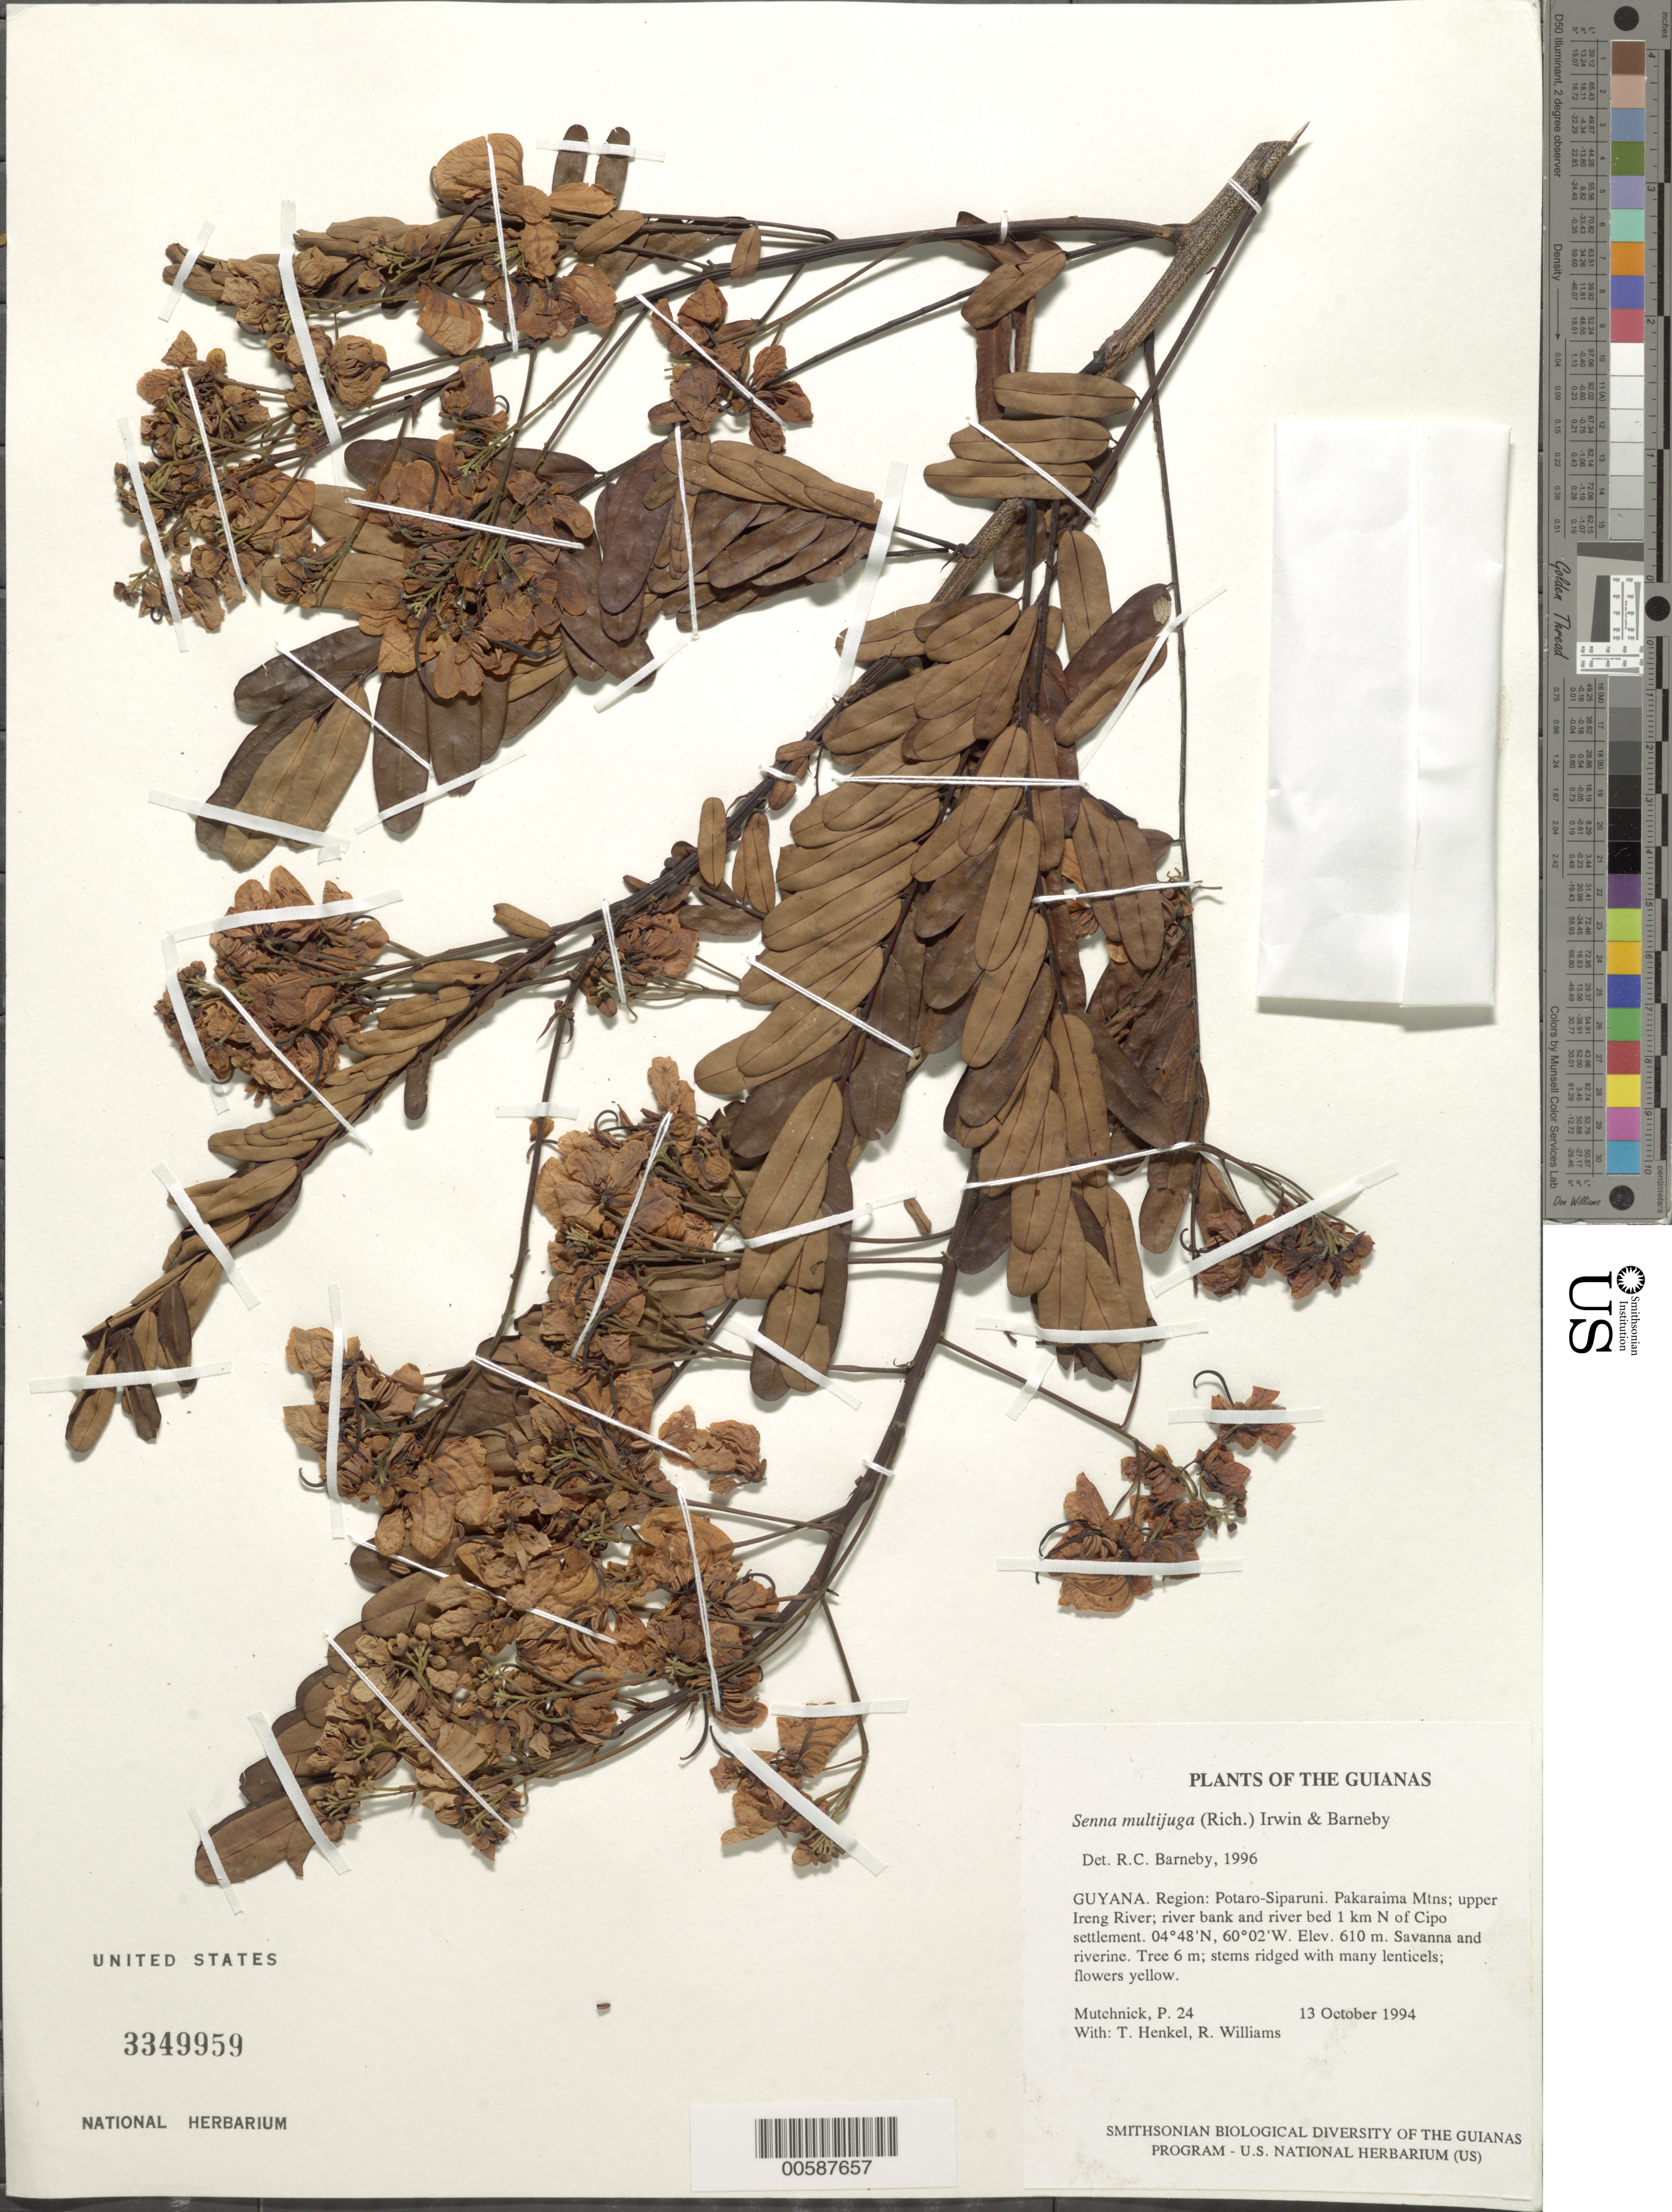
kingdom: Plantae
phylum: Tracheophyta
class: Magnoliopsida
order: Fabales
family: Fabaceae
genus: Senna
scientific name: Senna multijuga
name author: (Rich.) H.S. Irwin & Barneby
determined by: Barneby, Rupert C., (NY)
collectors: P. Mutchnick, T. Henkel & R. Williams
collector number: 24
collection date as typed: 13 October 1994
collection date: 1994-10-13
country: Guyana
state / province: Potaro-Siparuni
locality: Pakaraima Mtns; upper Ireng River; river bank and river bed 1 km N of Cipo settlement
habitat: Savanna and riverine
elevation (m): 610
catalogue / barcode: US 3349959